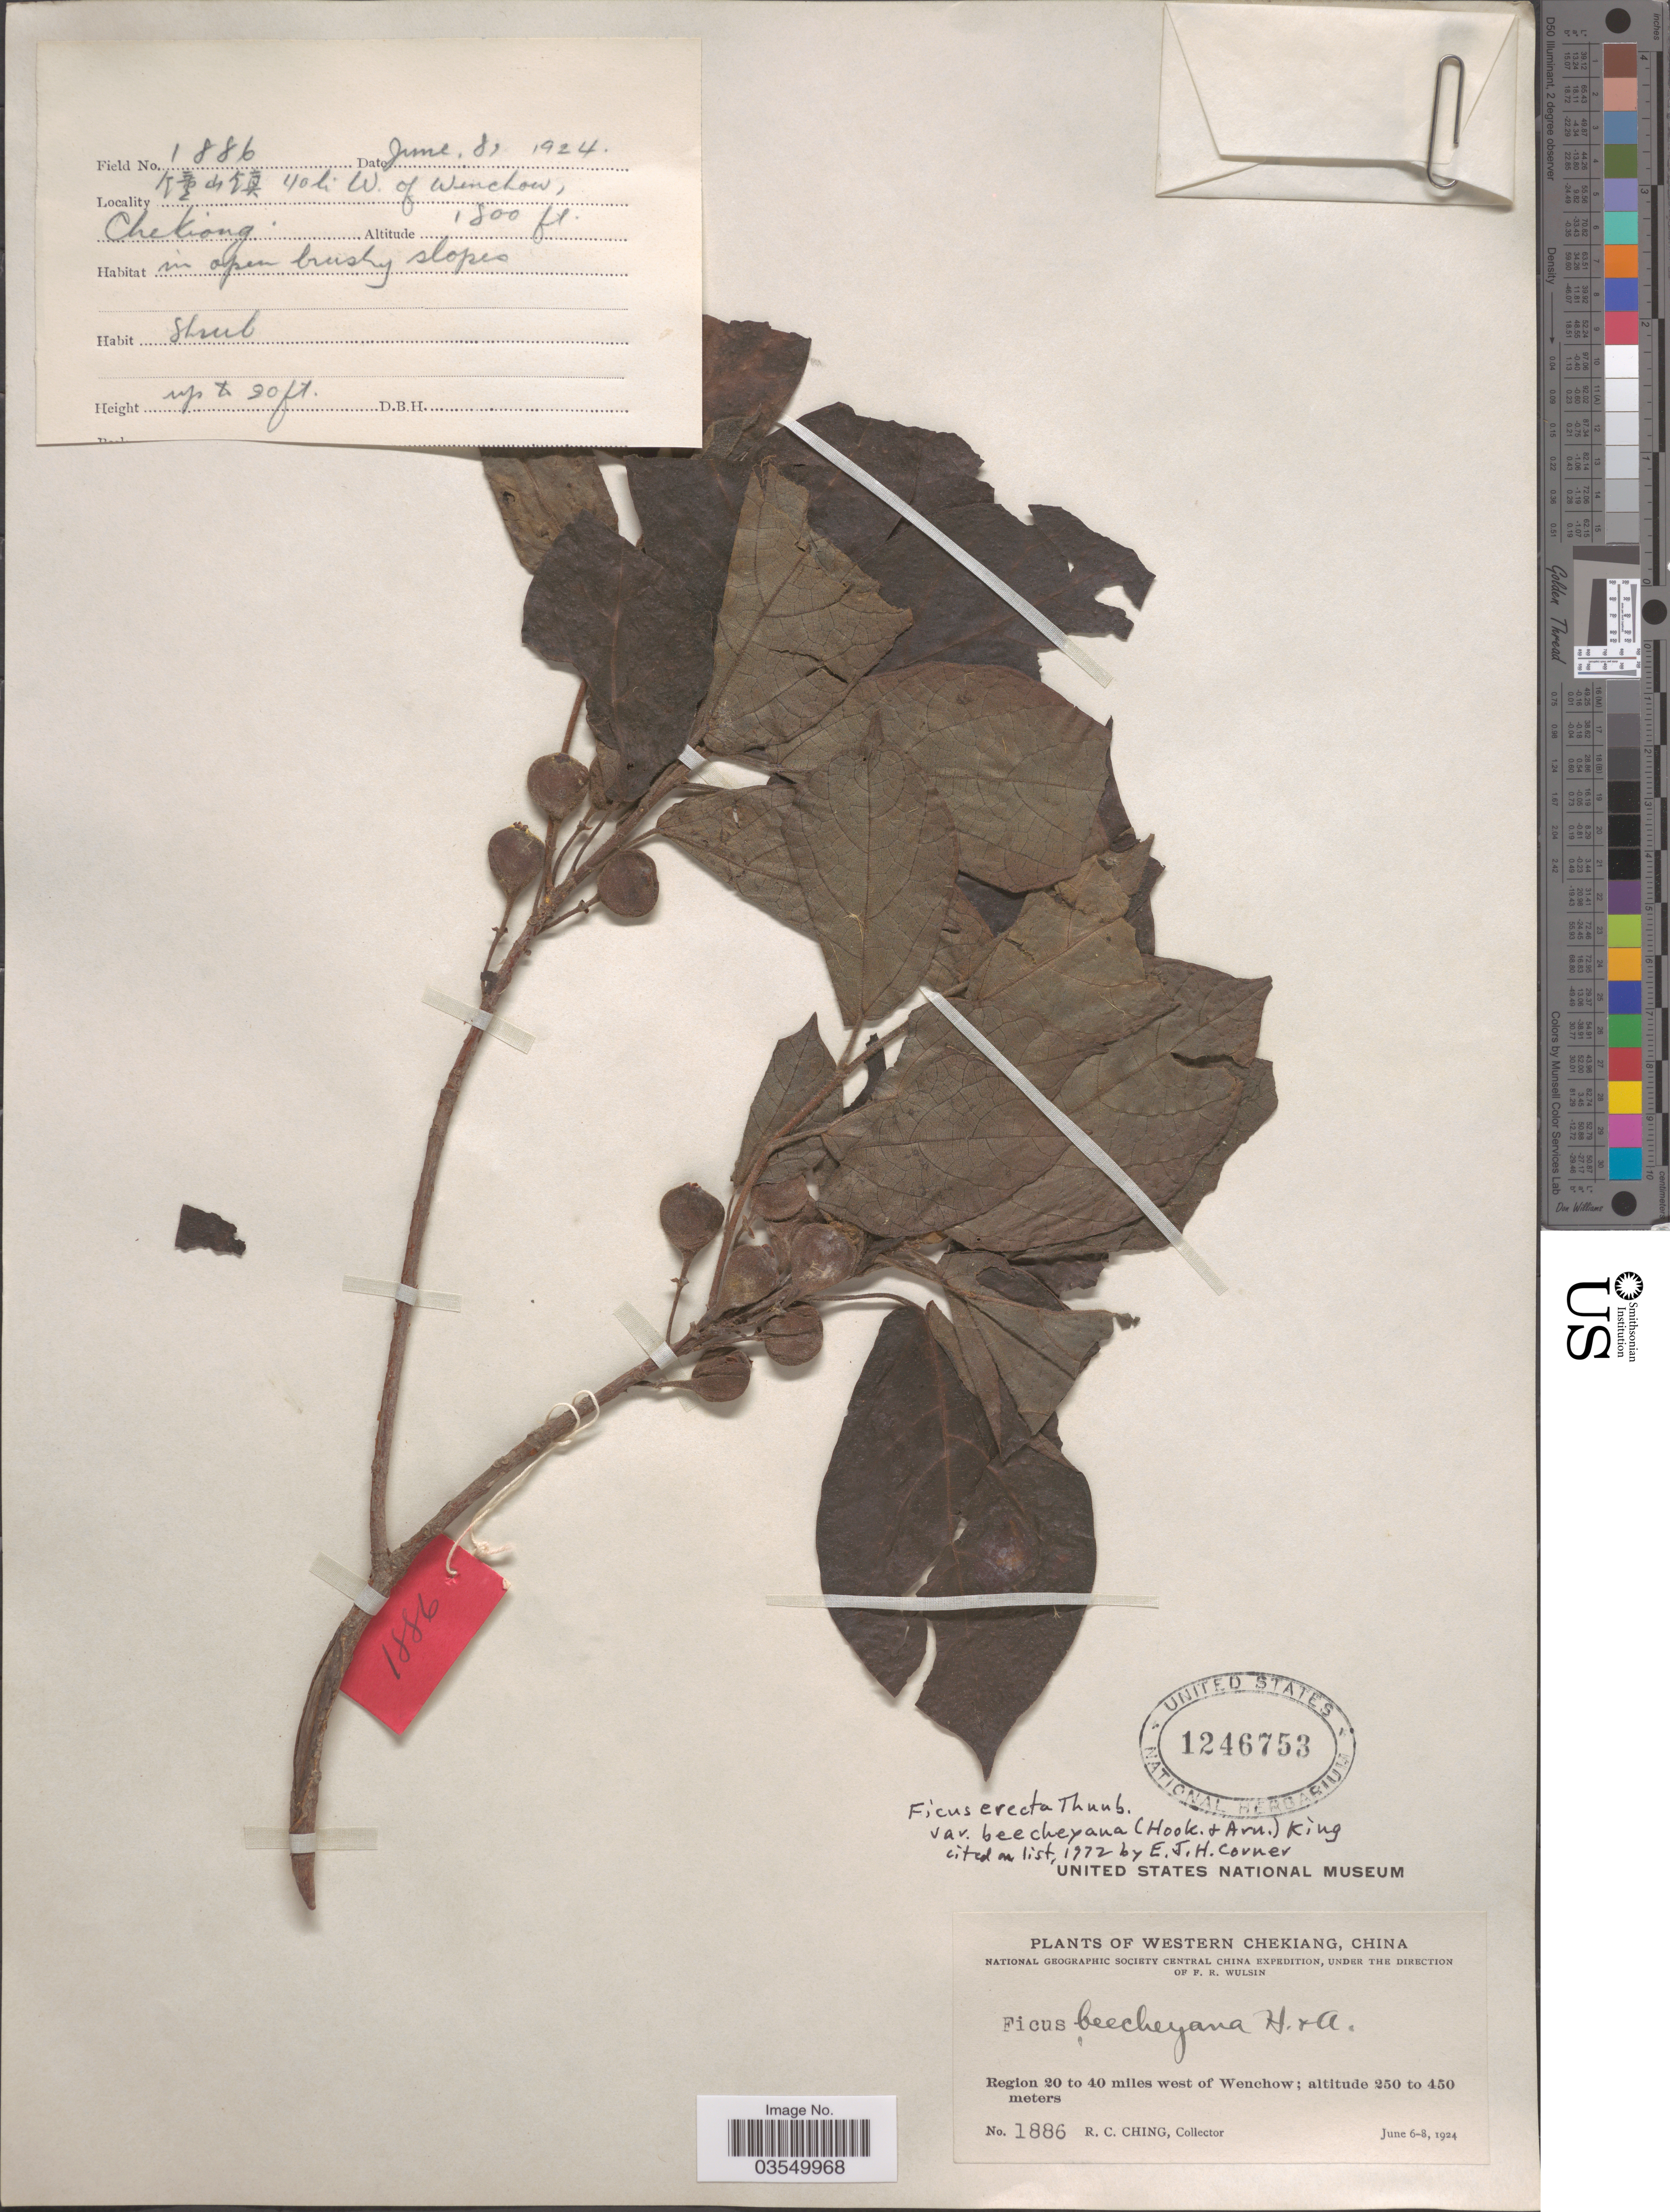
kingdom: Plantae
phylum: Tracheophyta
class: Magnoliopsida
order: Rosales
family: Moraceae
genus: Ficus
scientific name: Ficus erecta var. beecheyana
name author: (Hook. & Arn.) King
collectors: R. C. Ching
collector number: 1886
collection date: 1924-06-08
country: China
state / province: Zhejiang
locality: X. Western Chekiang. Region 20 to 40 miles west of Wenchow.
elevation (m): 549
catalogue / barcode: US 1246753